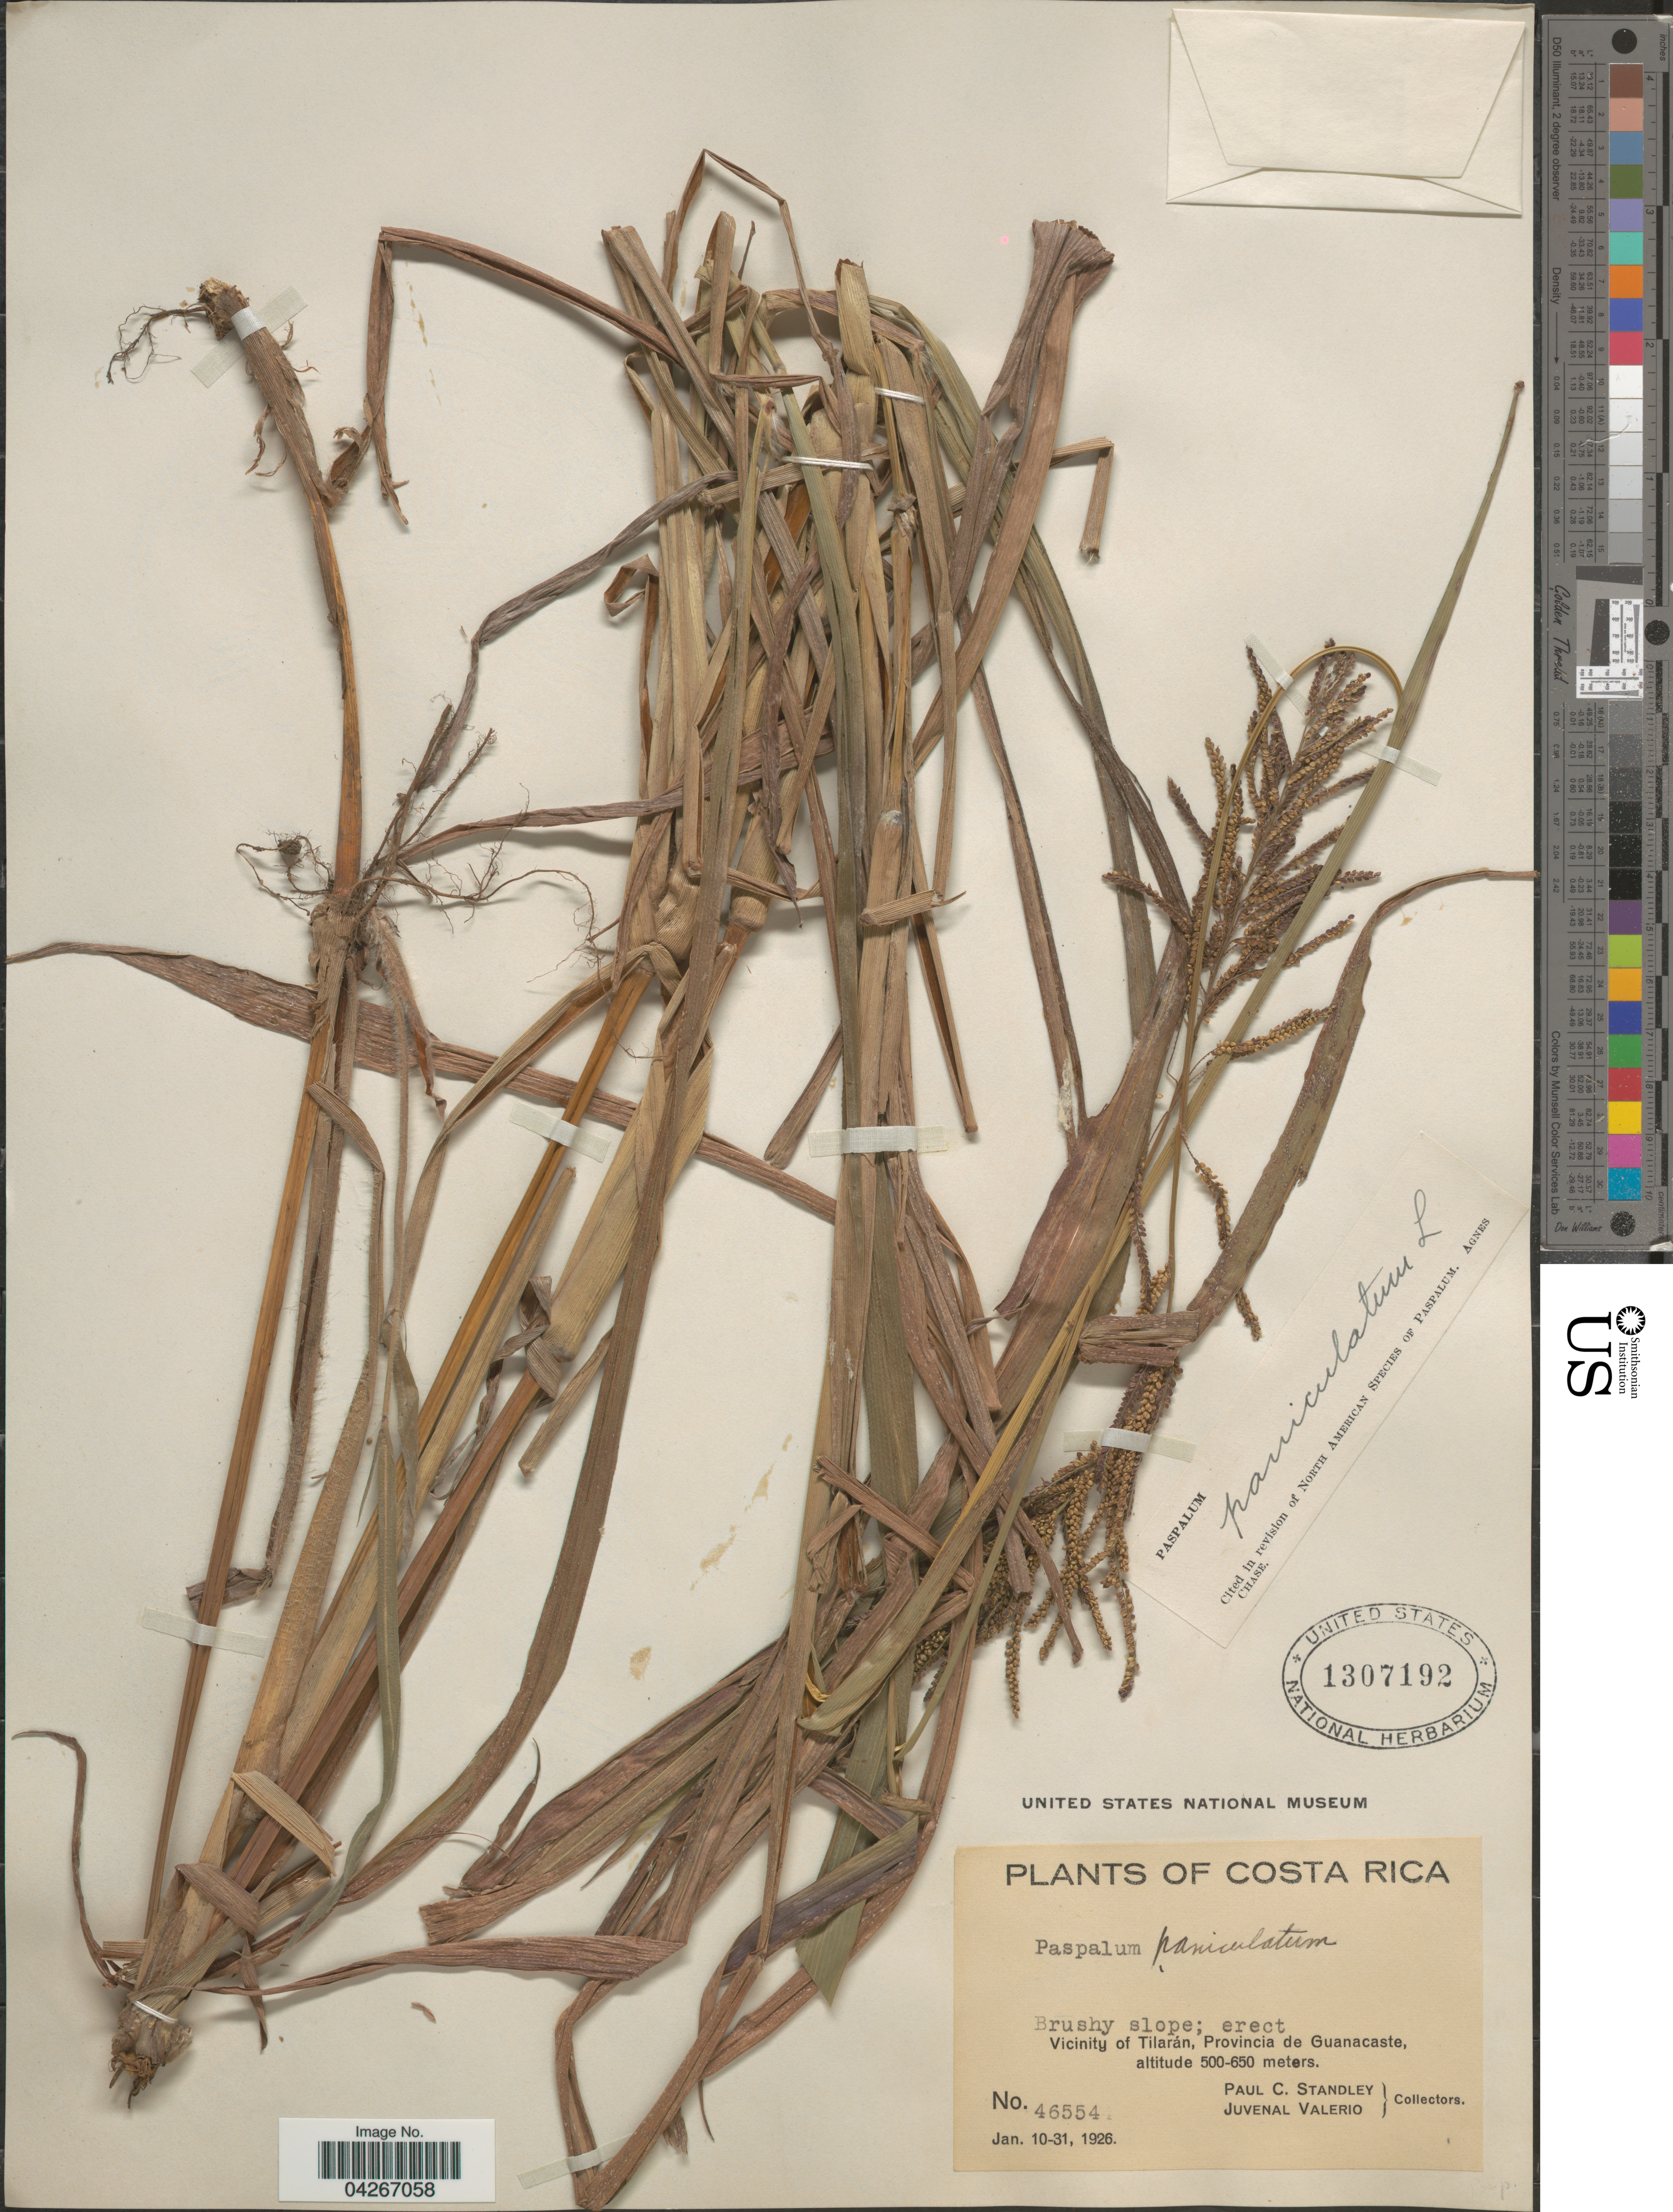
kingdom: Plantae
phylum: Tracheophyta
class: Liliopsida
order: Poales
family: Poaceae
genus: Paspalum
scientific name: Paspalum paniculatum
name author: L.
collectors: P. C. Standley & J. Valerio R.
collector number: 46554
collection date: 1926-01-10/1926-01-31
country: Costa Rica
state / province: Guanacaste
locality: Vicinity of Tilarán.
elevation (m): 500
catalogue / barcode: US 1307192